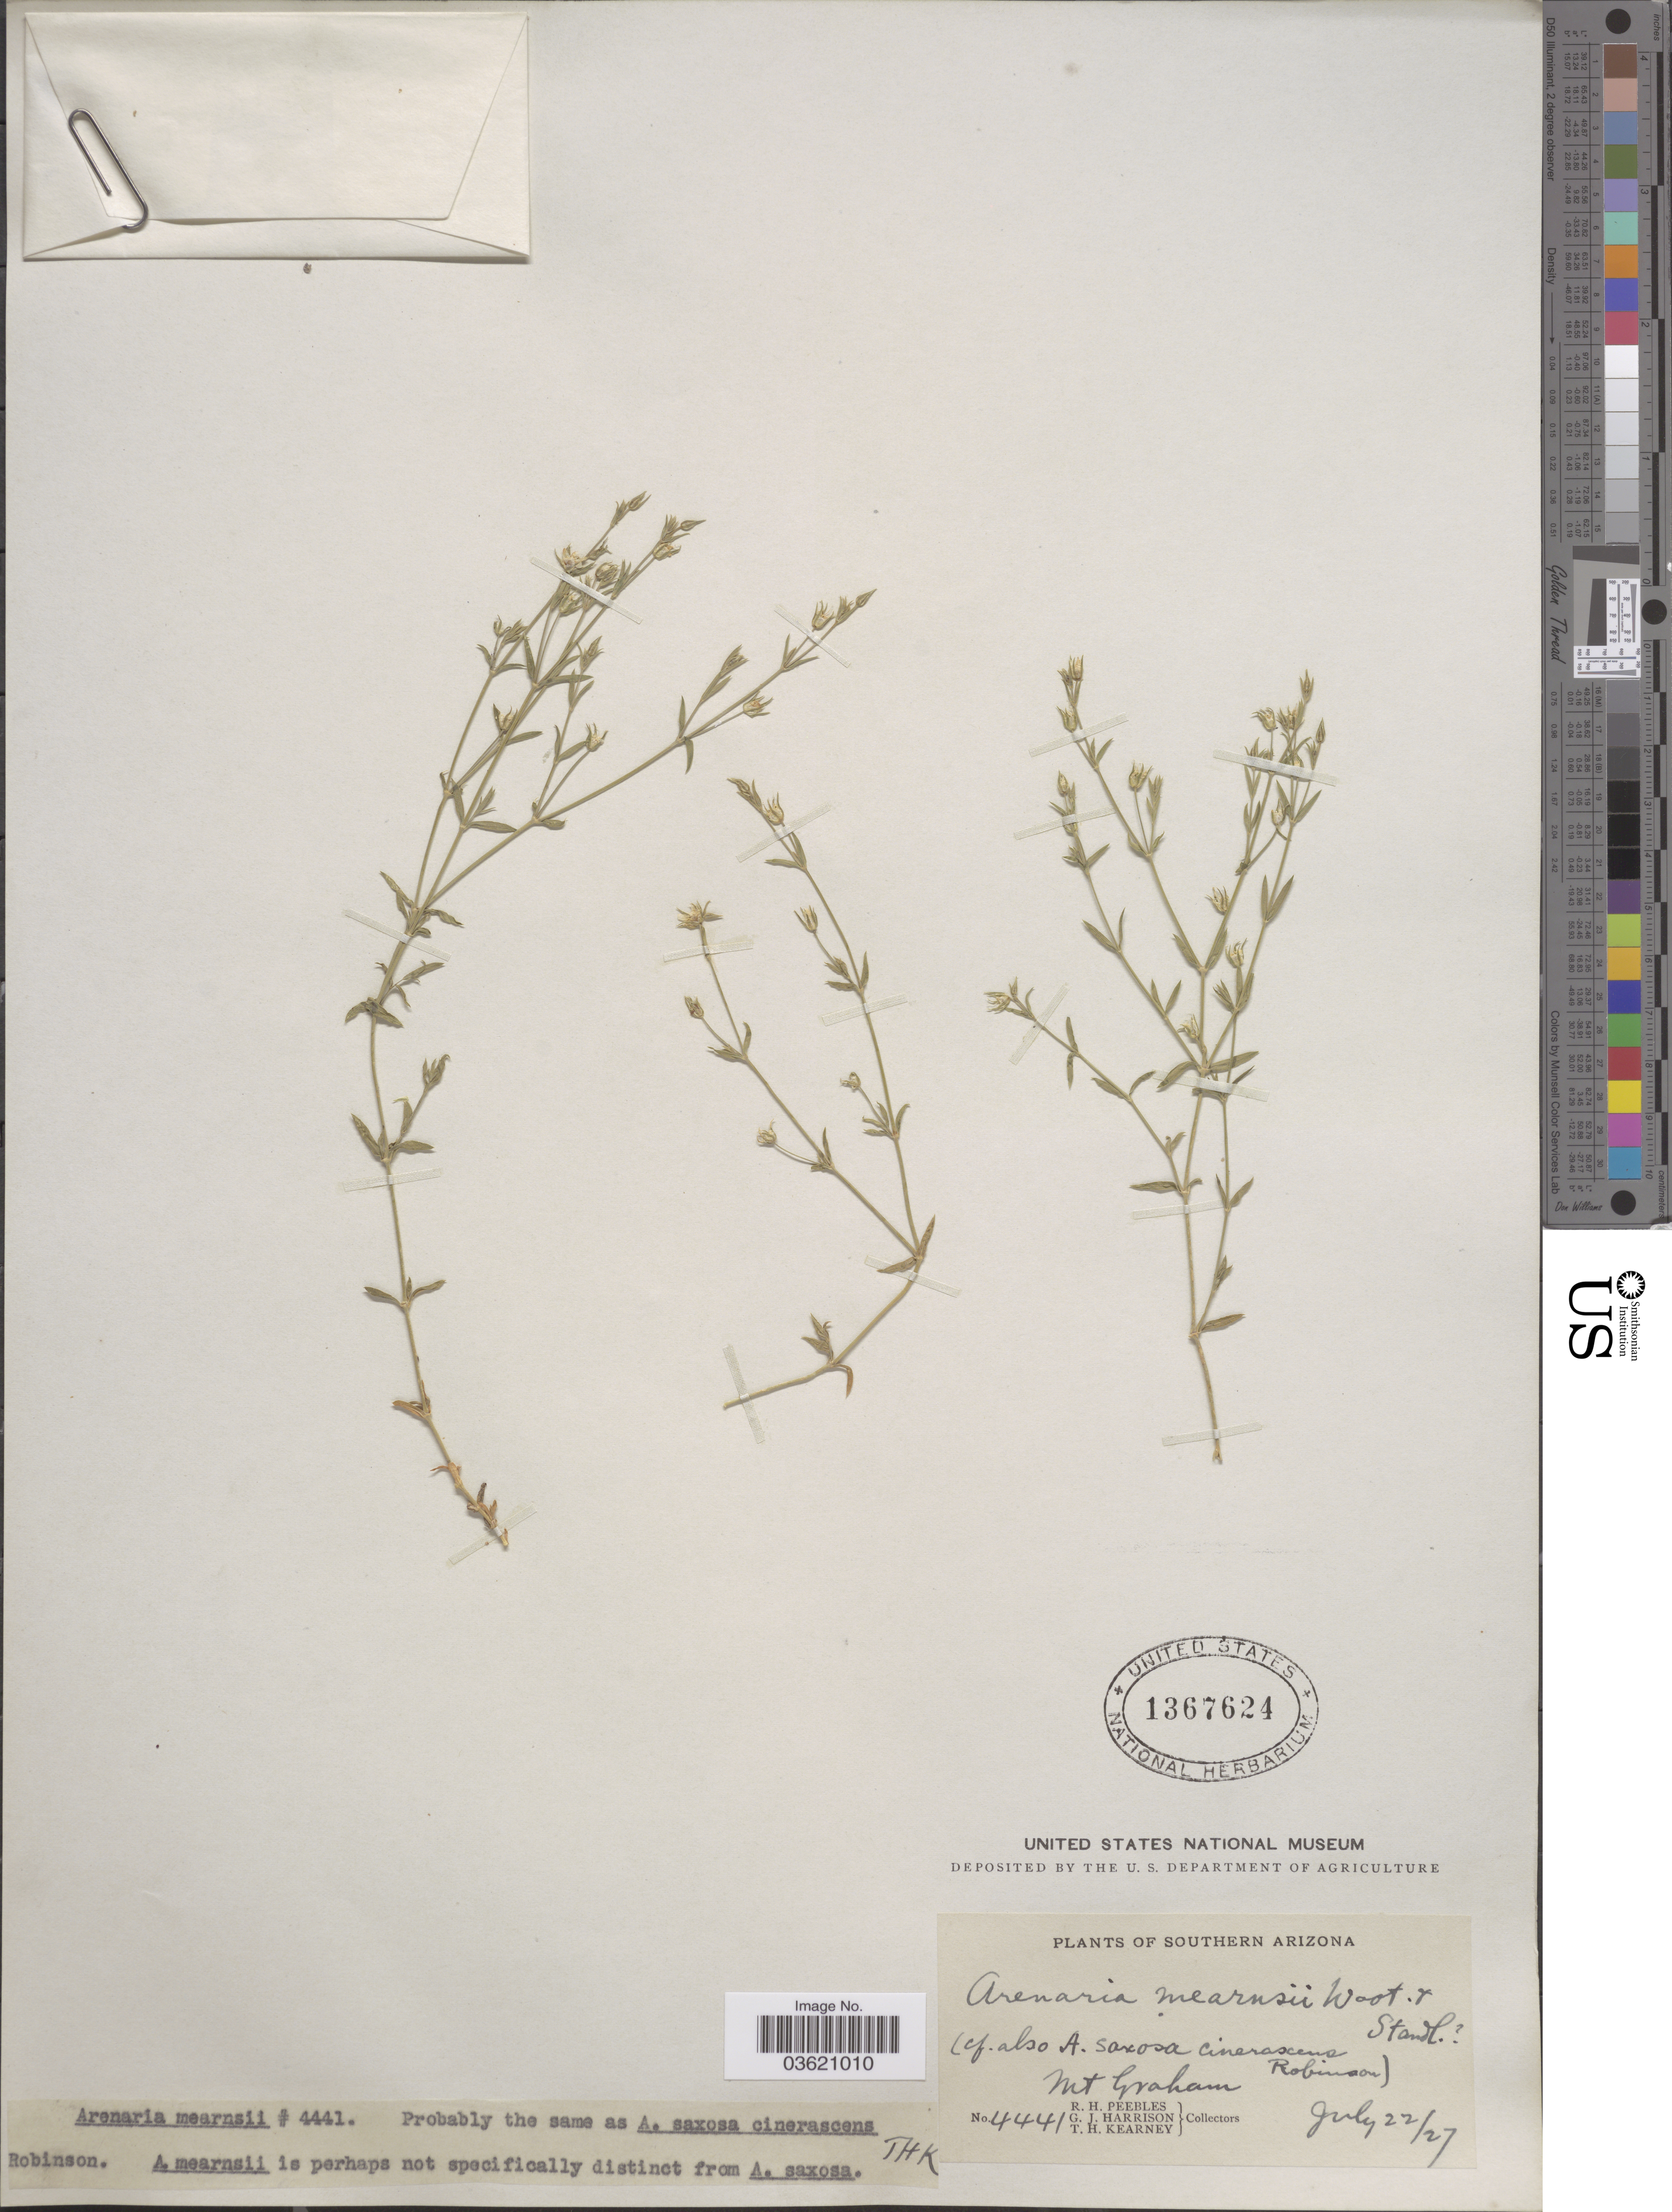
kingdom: Plantae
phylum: Tracheophyta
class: Magnoliopsida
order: Caryophyllales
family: Caryophyllaceae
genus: Arenaria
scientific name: Arenaria mearnsii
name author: Wooton & Standl.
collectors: R. H. Peebles, G. J. Harrison & T. H. Kearney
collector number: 4441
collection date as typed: Transcribed d/m/y: 22/7/27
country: United States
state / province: Arizona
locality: Southern Arizona. Mt Graham.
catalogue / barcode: US 1367624